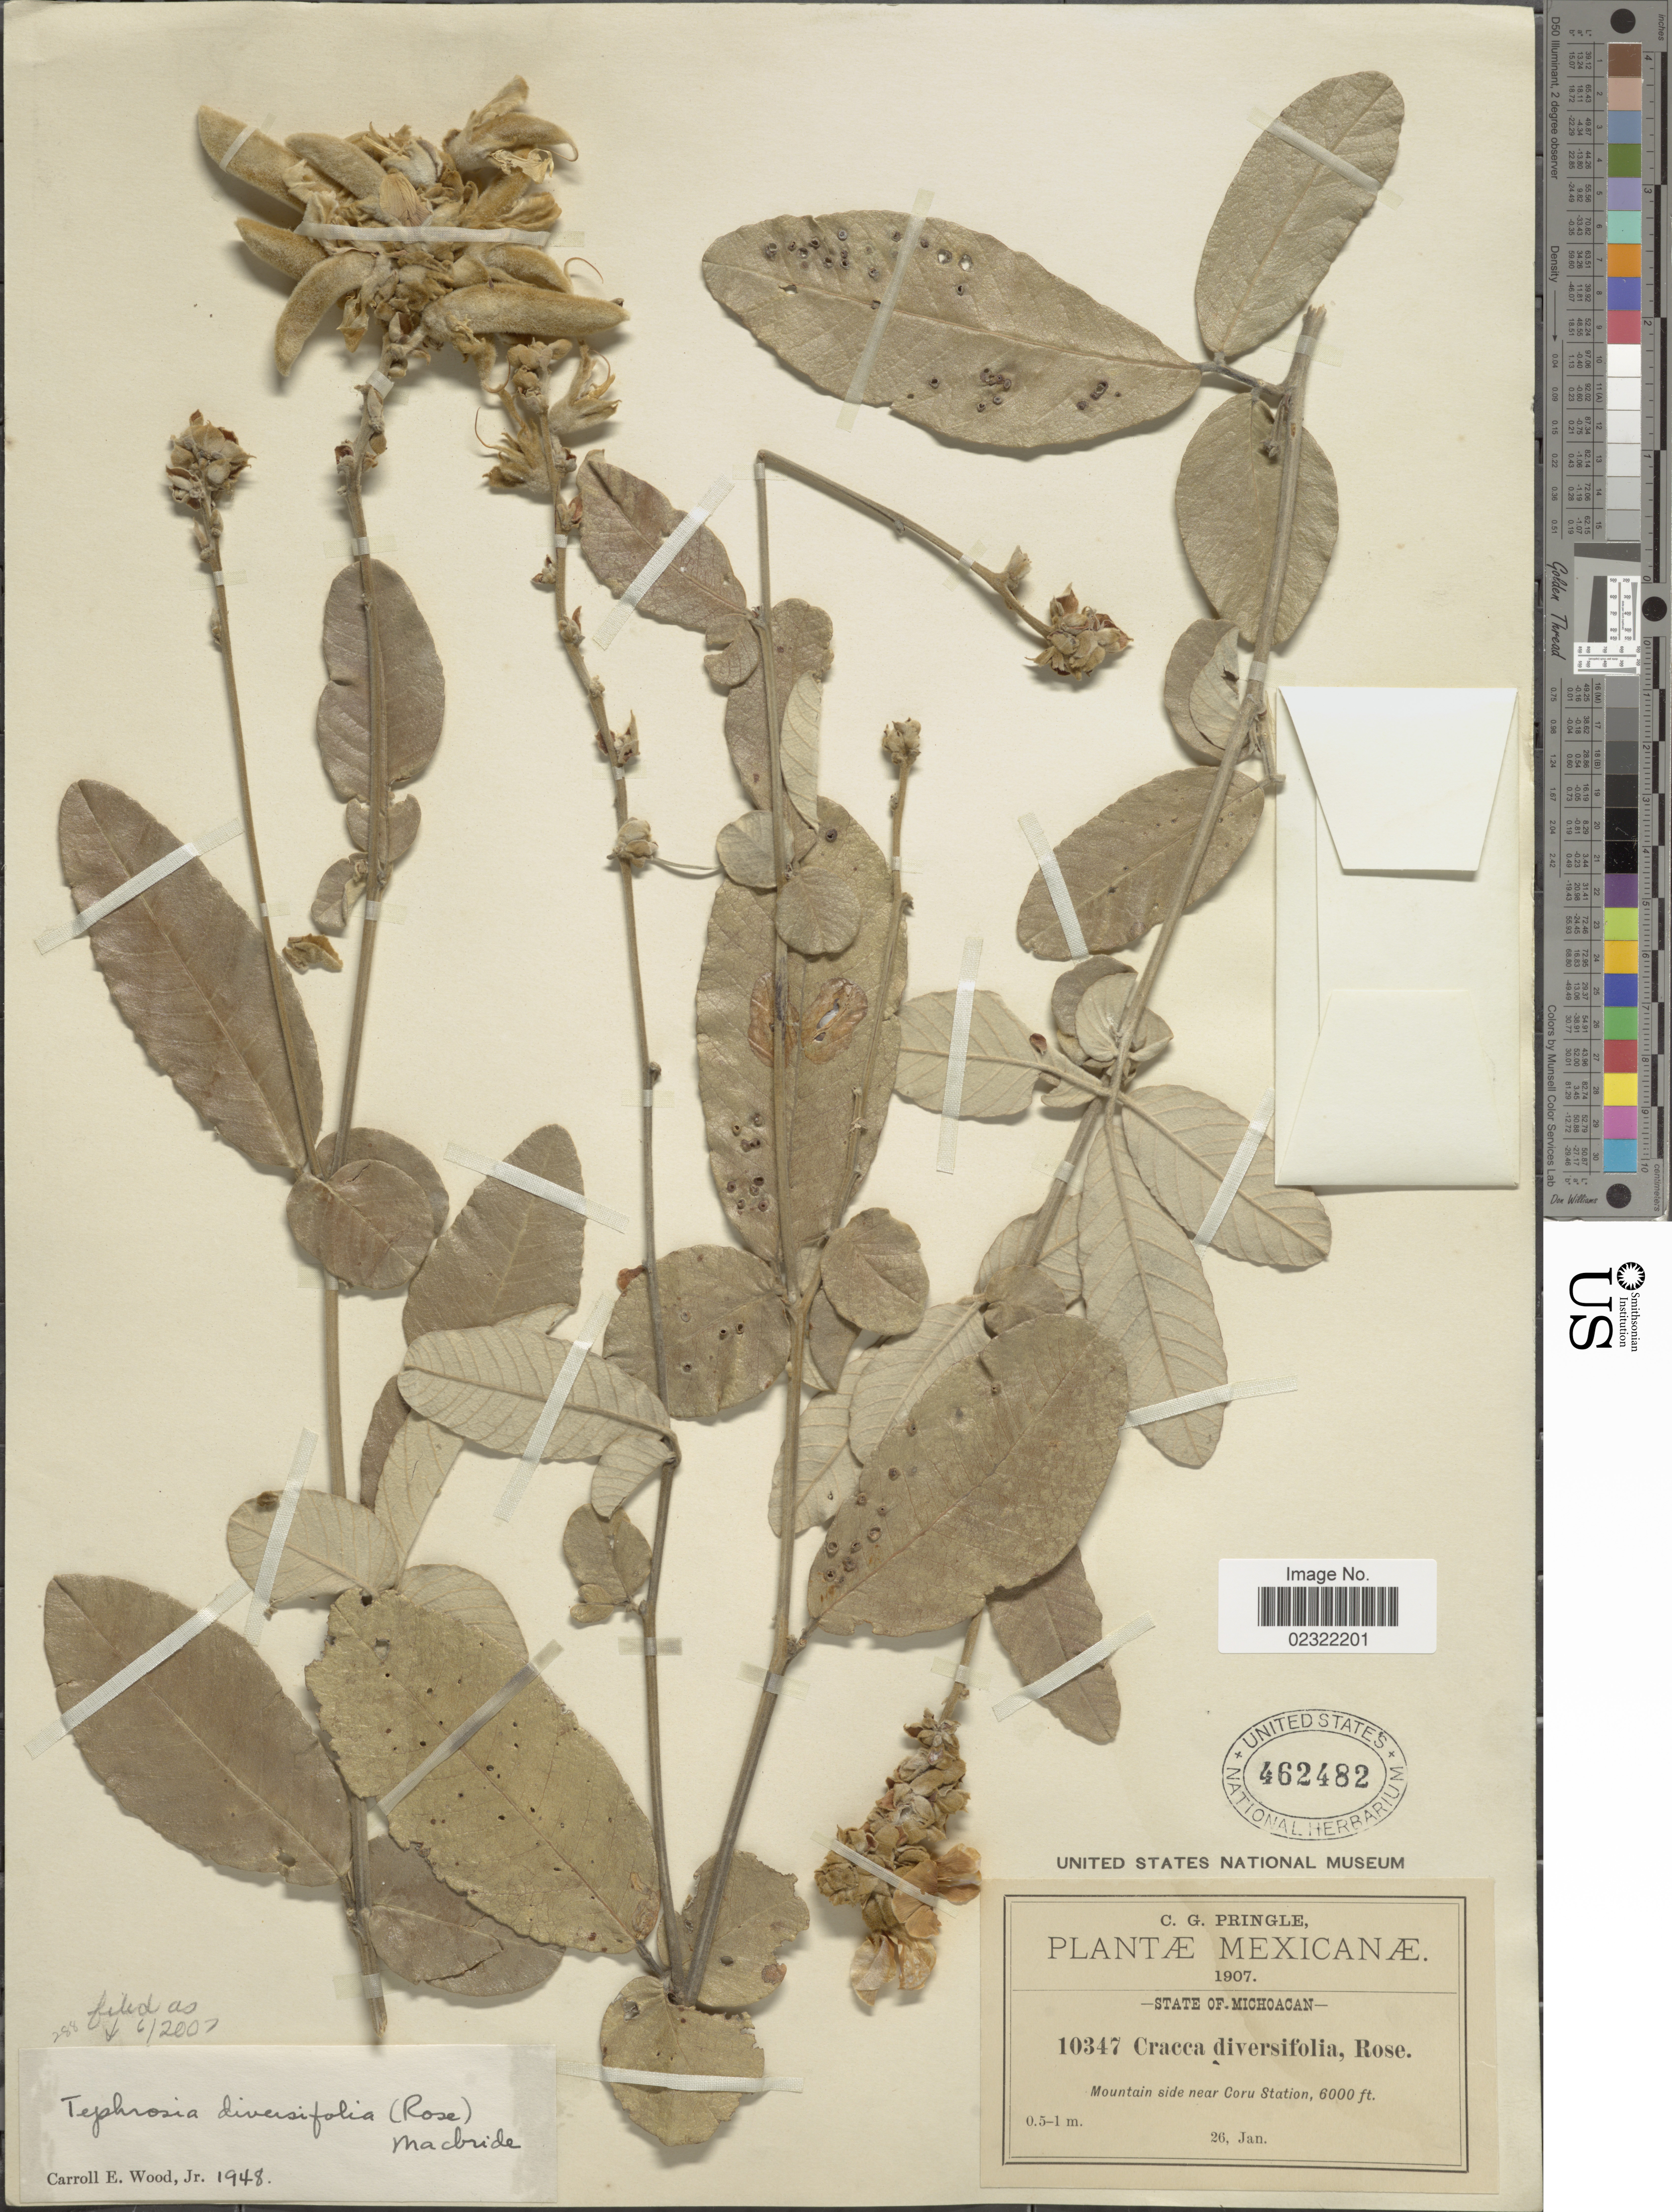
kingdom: Plantae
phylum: Tracheophyta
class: Magnoliopsida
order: Fabales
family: Fabaceae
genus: Tephrosia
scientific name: Tephrosia diversifolia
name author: (Rose) J.F. Macbr.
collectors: C. G. Pringle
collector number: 10347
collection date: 1907-01-26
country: Mexico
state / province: Michoacán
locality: Mountain side near Coru Station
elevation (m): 1829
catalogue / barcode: US 462482